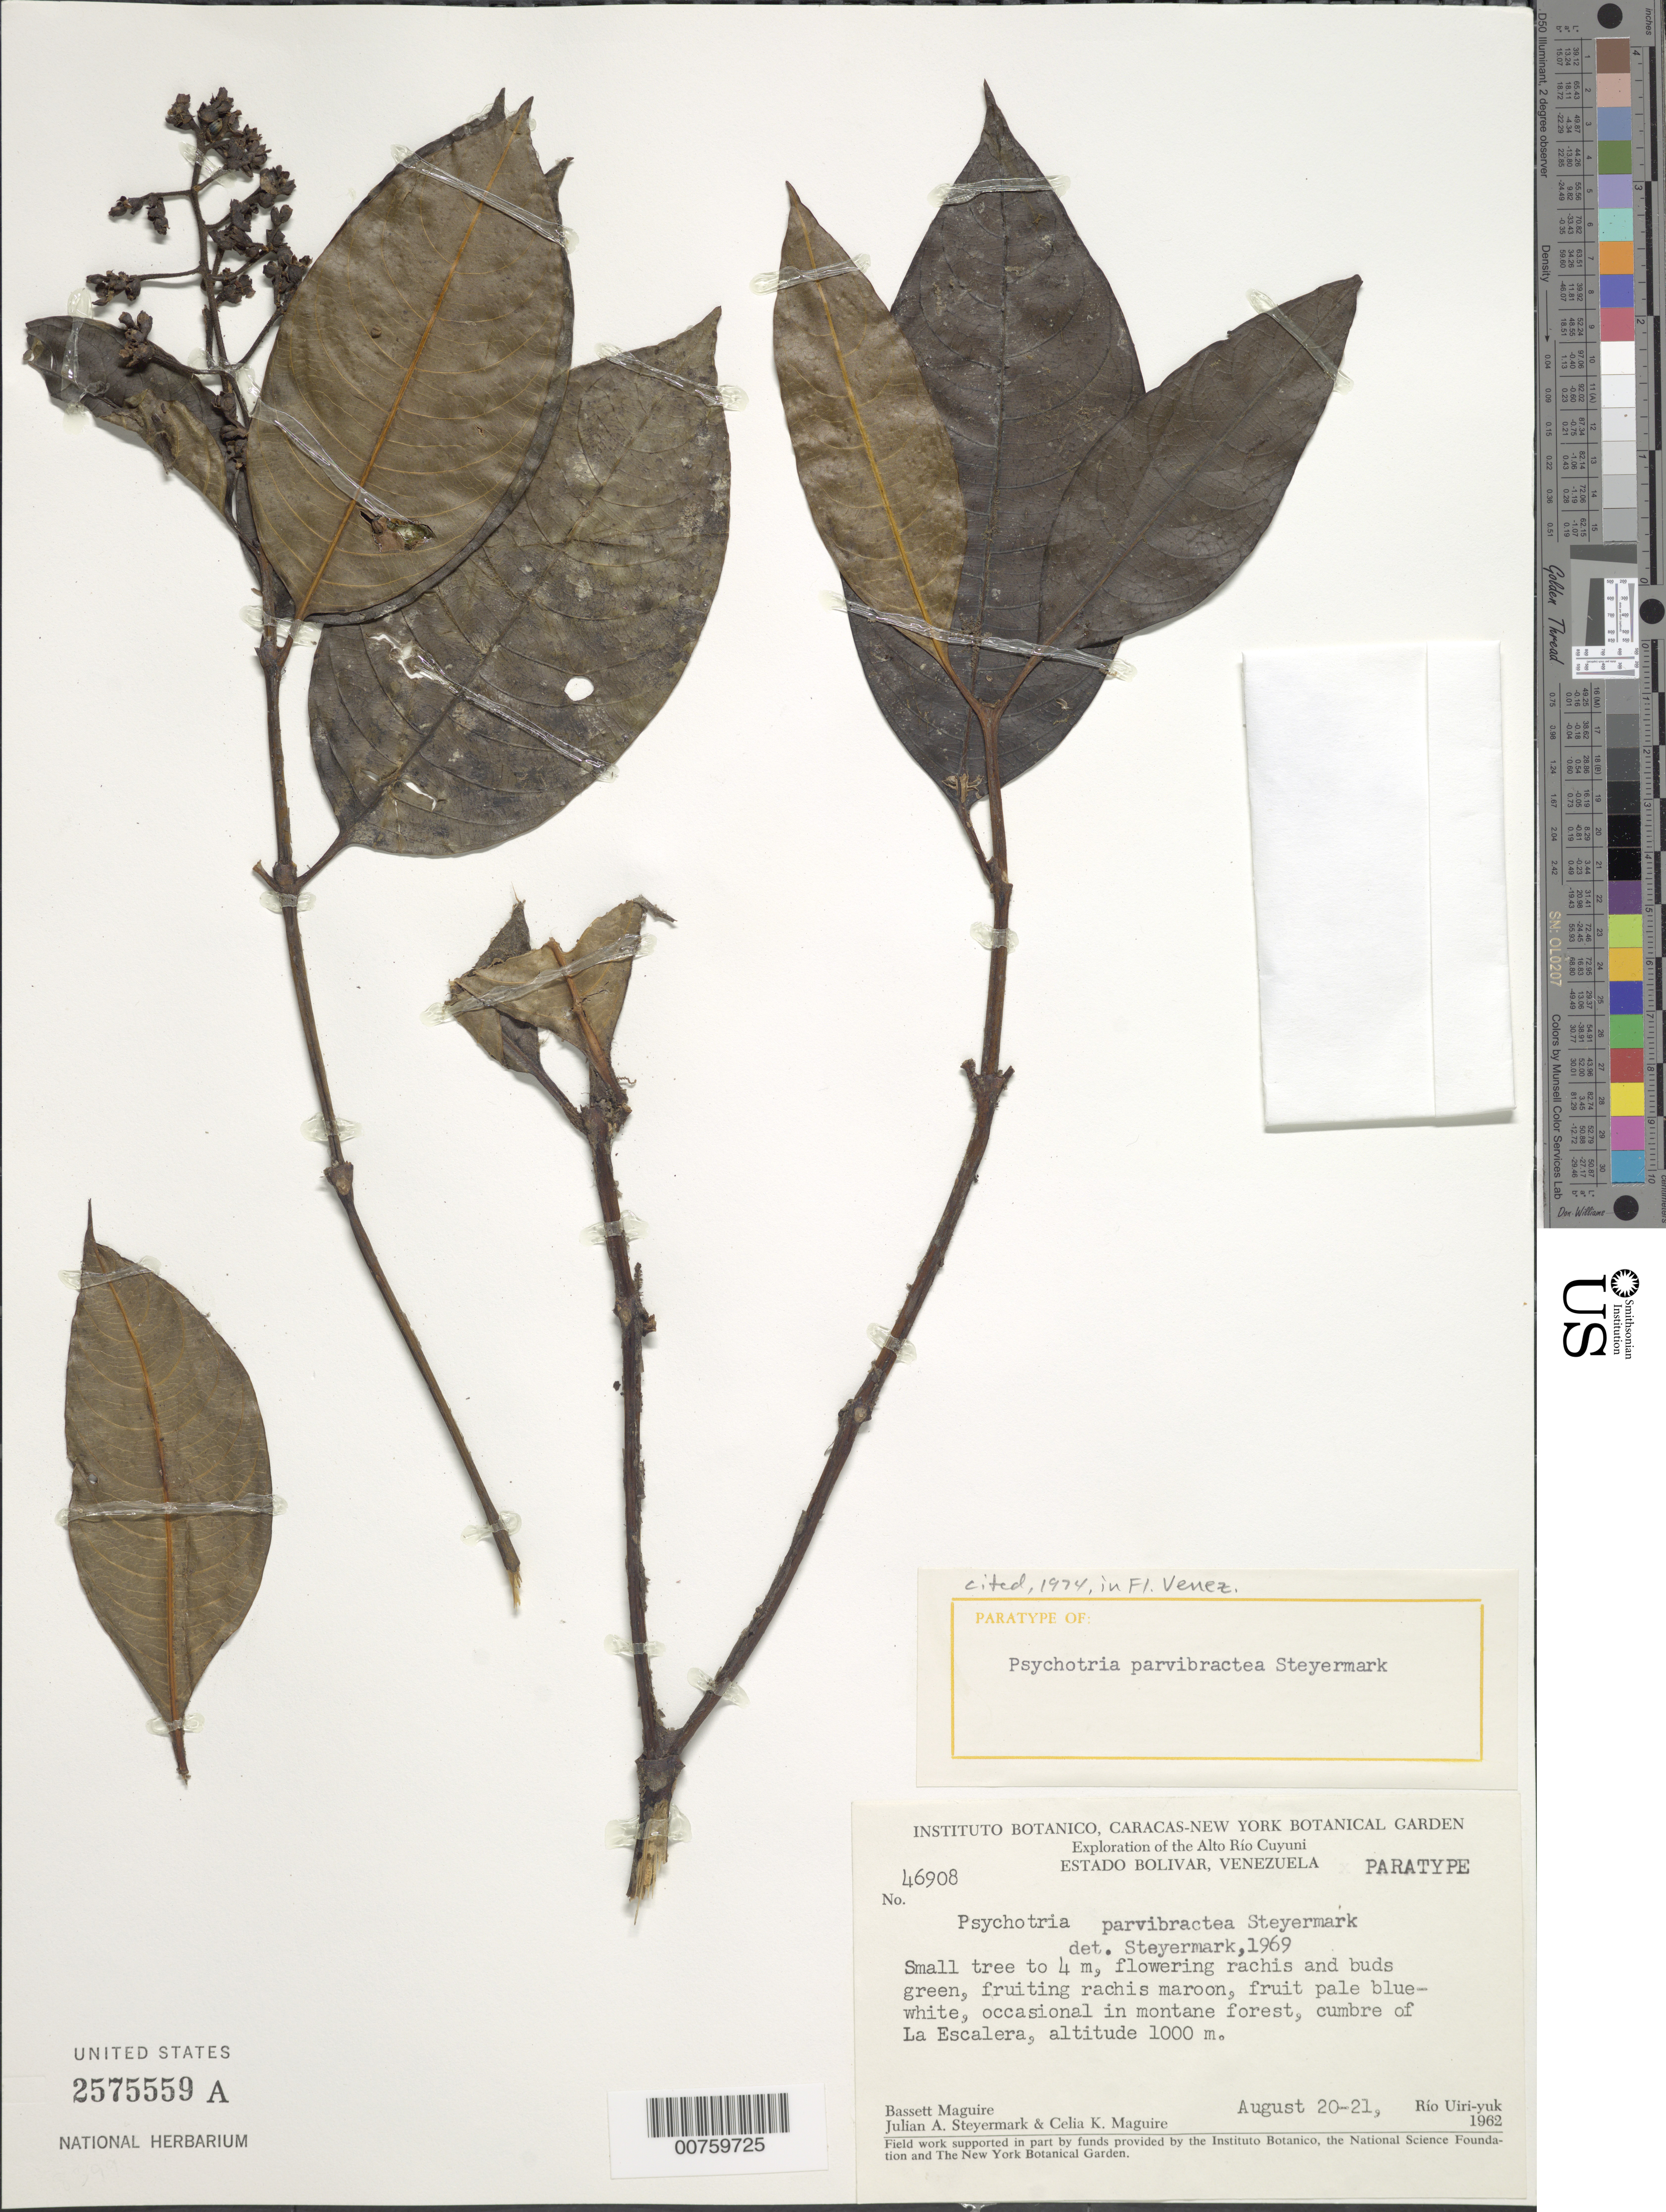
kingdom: Plantae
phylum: Tracheophyta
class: Magnoliopsida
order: Gentianales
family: Rubiaceae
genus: Psychotria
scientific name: Psychotria parvibractea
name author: Steyerm.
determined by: Steyermark, Julian A., (VEN)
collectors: B. Maguire, C. K. Maguire & J. Steyermark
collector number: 46908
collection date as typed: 20-Aug-62 to 21-Aug-62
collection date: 1962-08-20/1962-08-21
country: Venezuela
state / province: Bolívar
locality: Alto Río Cuyuni, Río Uiri-yuk, La Escalera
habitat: Montane forest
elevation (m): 1000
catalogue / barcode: US 2575559A